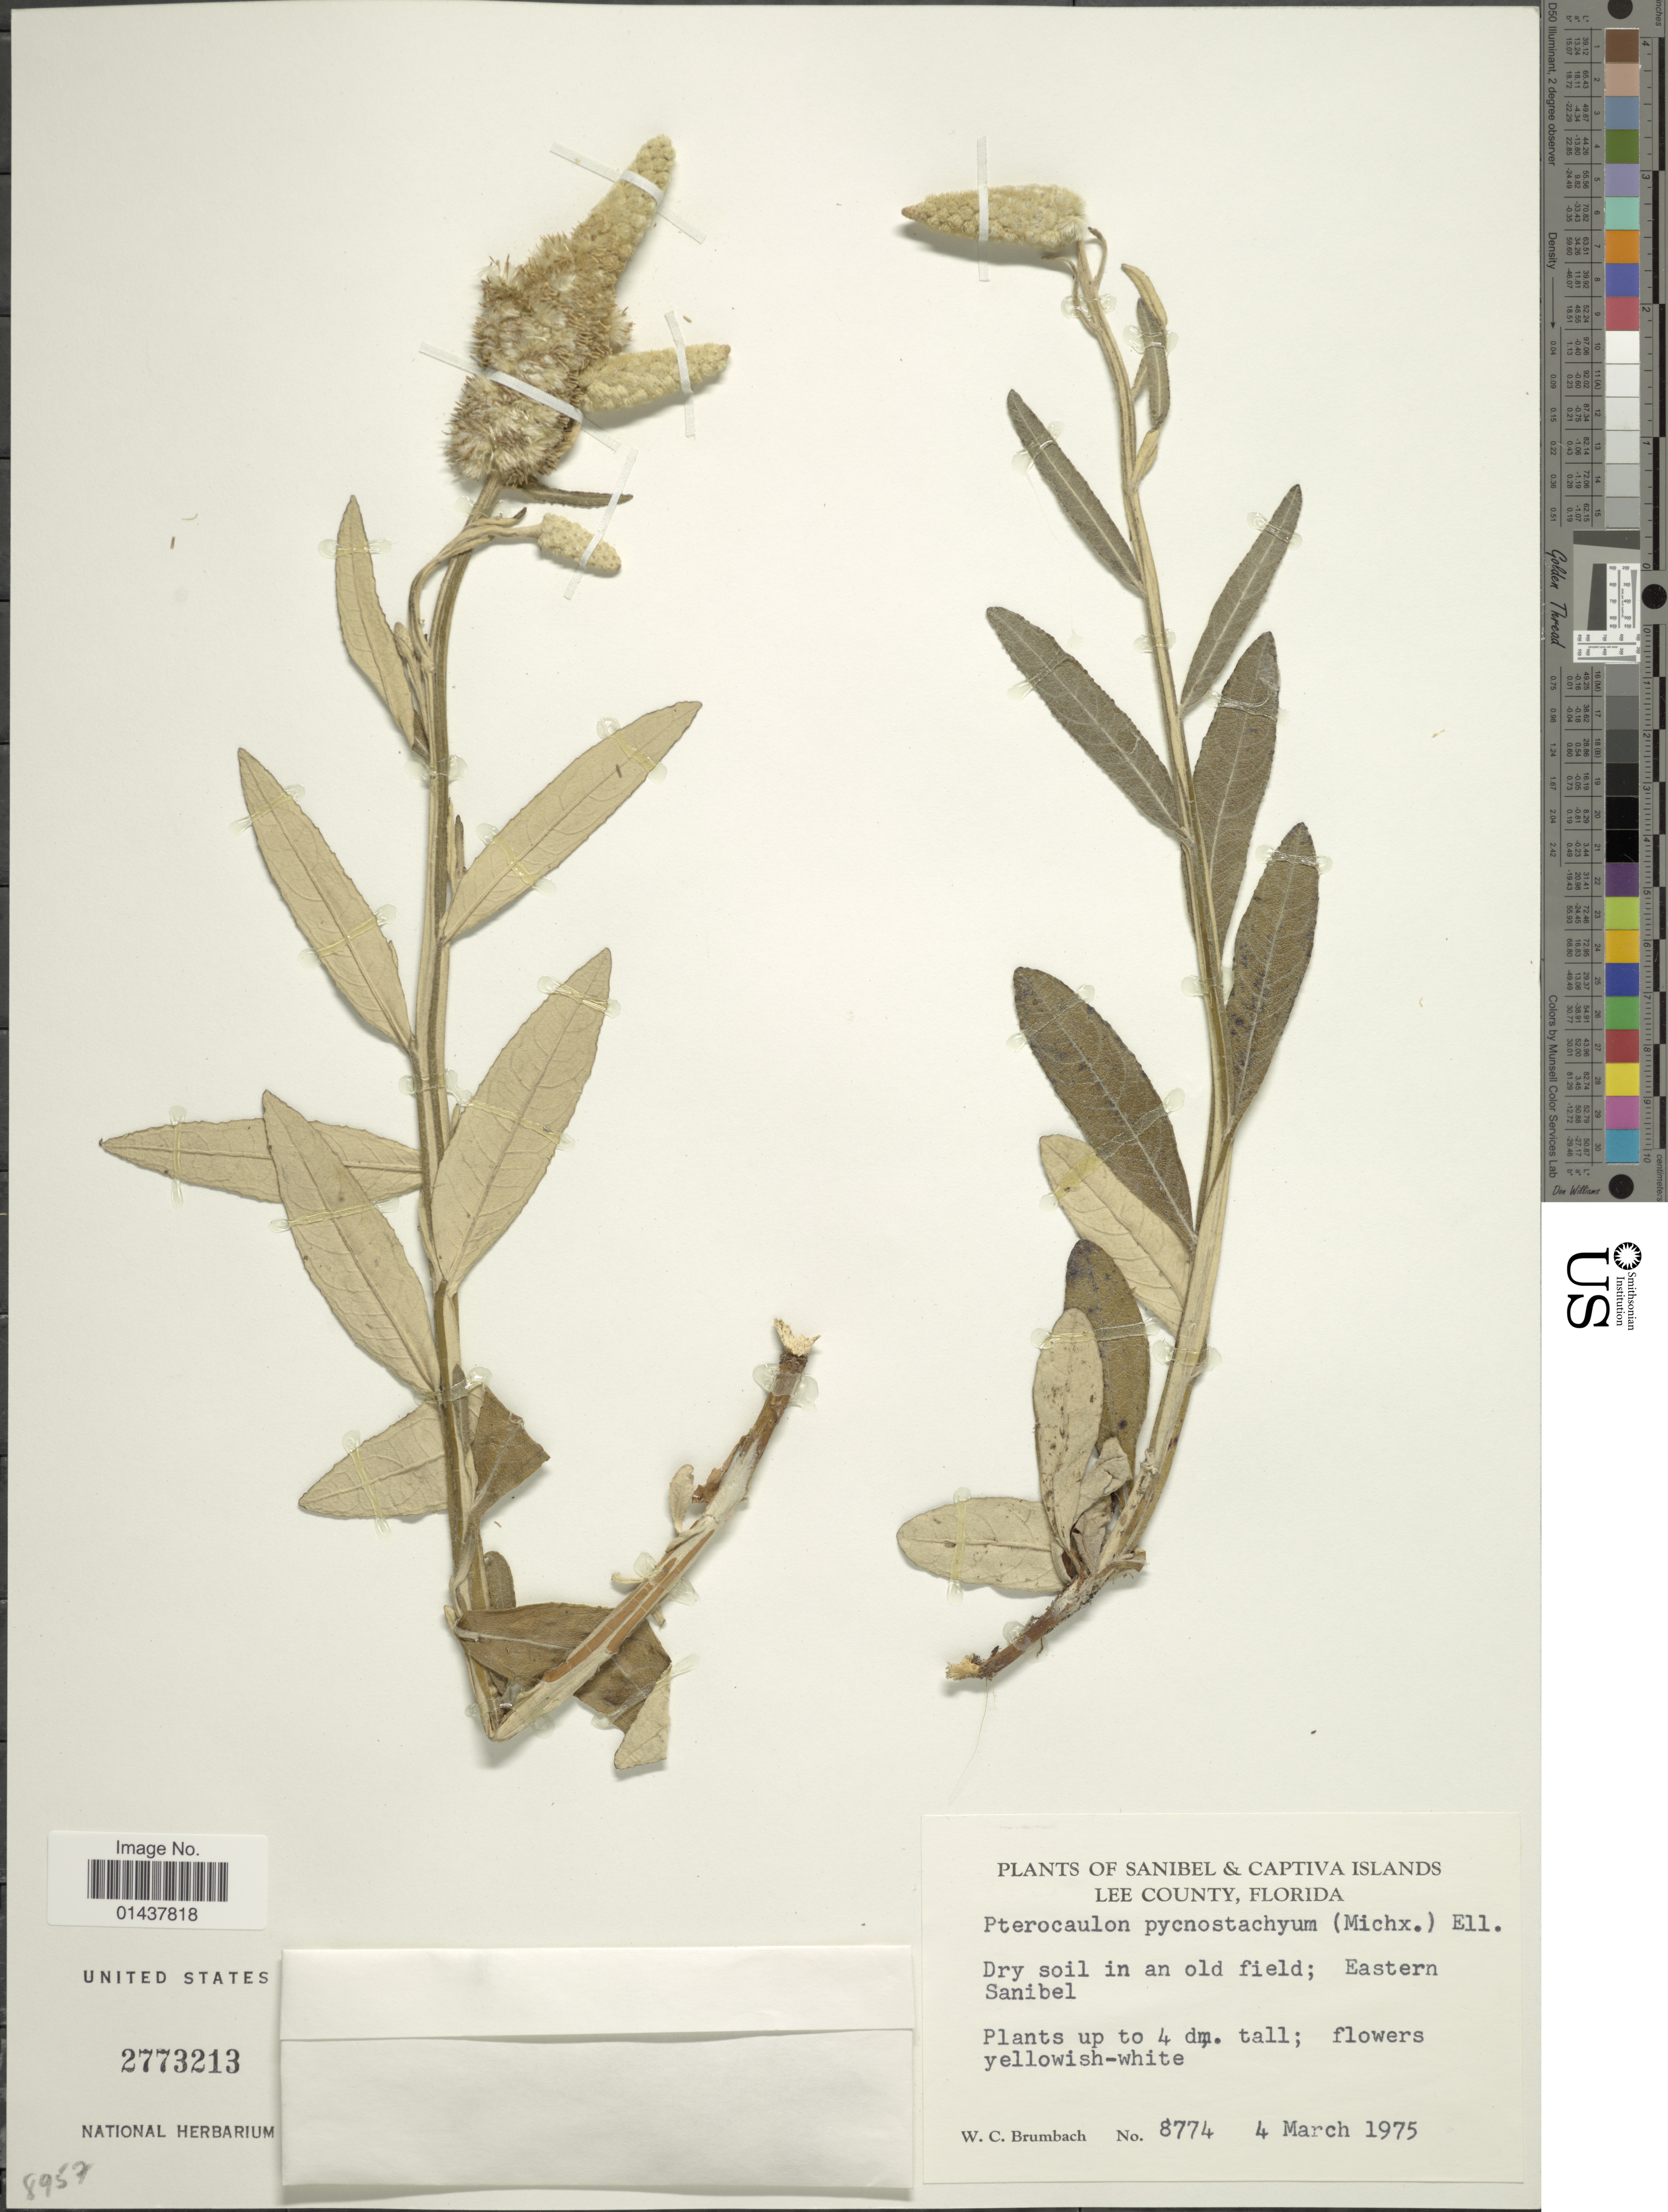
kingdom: Plantae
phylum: Tracheophyta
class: Magnoliopsida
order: Asterales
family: Asteraceae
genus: Pterocaulon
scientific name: Pterocaulon pycnostachyum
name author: (Michx.) Elliott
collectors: W. C. Brumbach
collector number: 8774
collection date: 1975-03-04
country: United States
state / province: Florida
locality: Sanibel & Captiva Islands, Lee County, Eastern Sanibel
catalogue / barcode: US 2773213